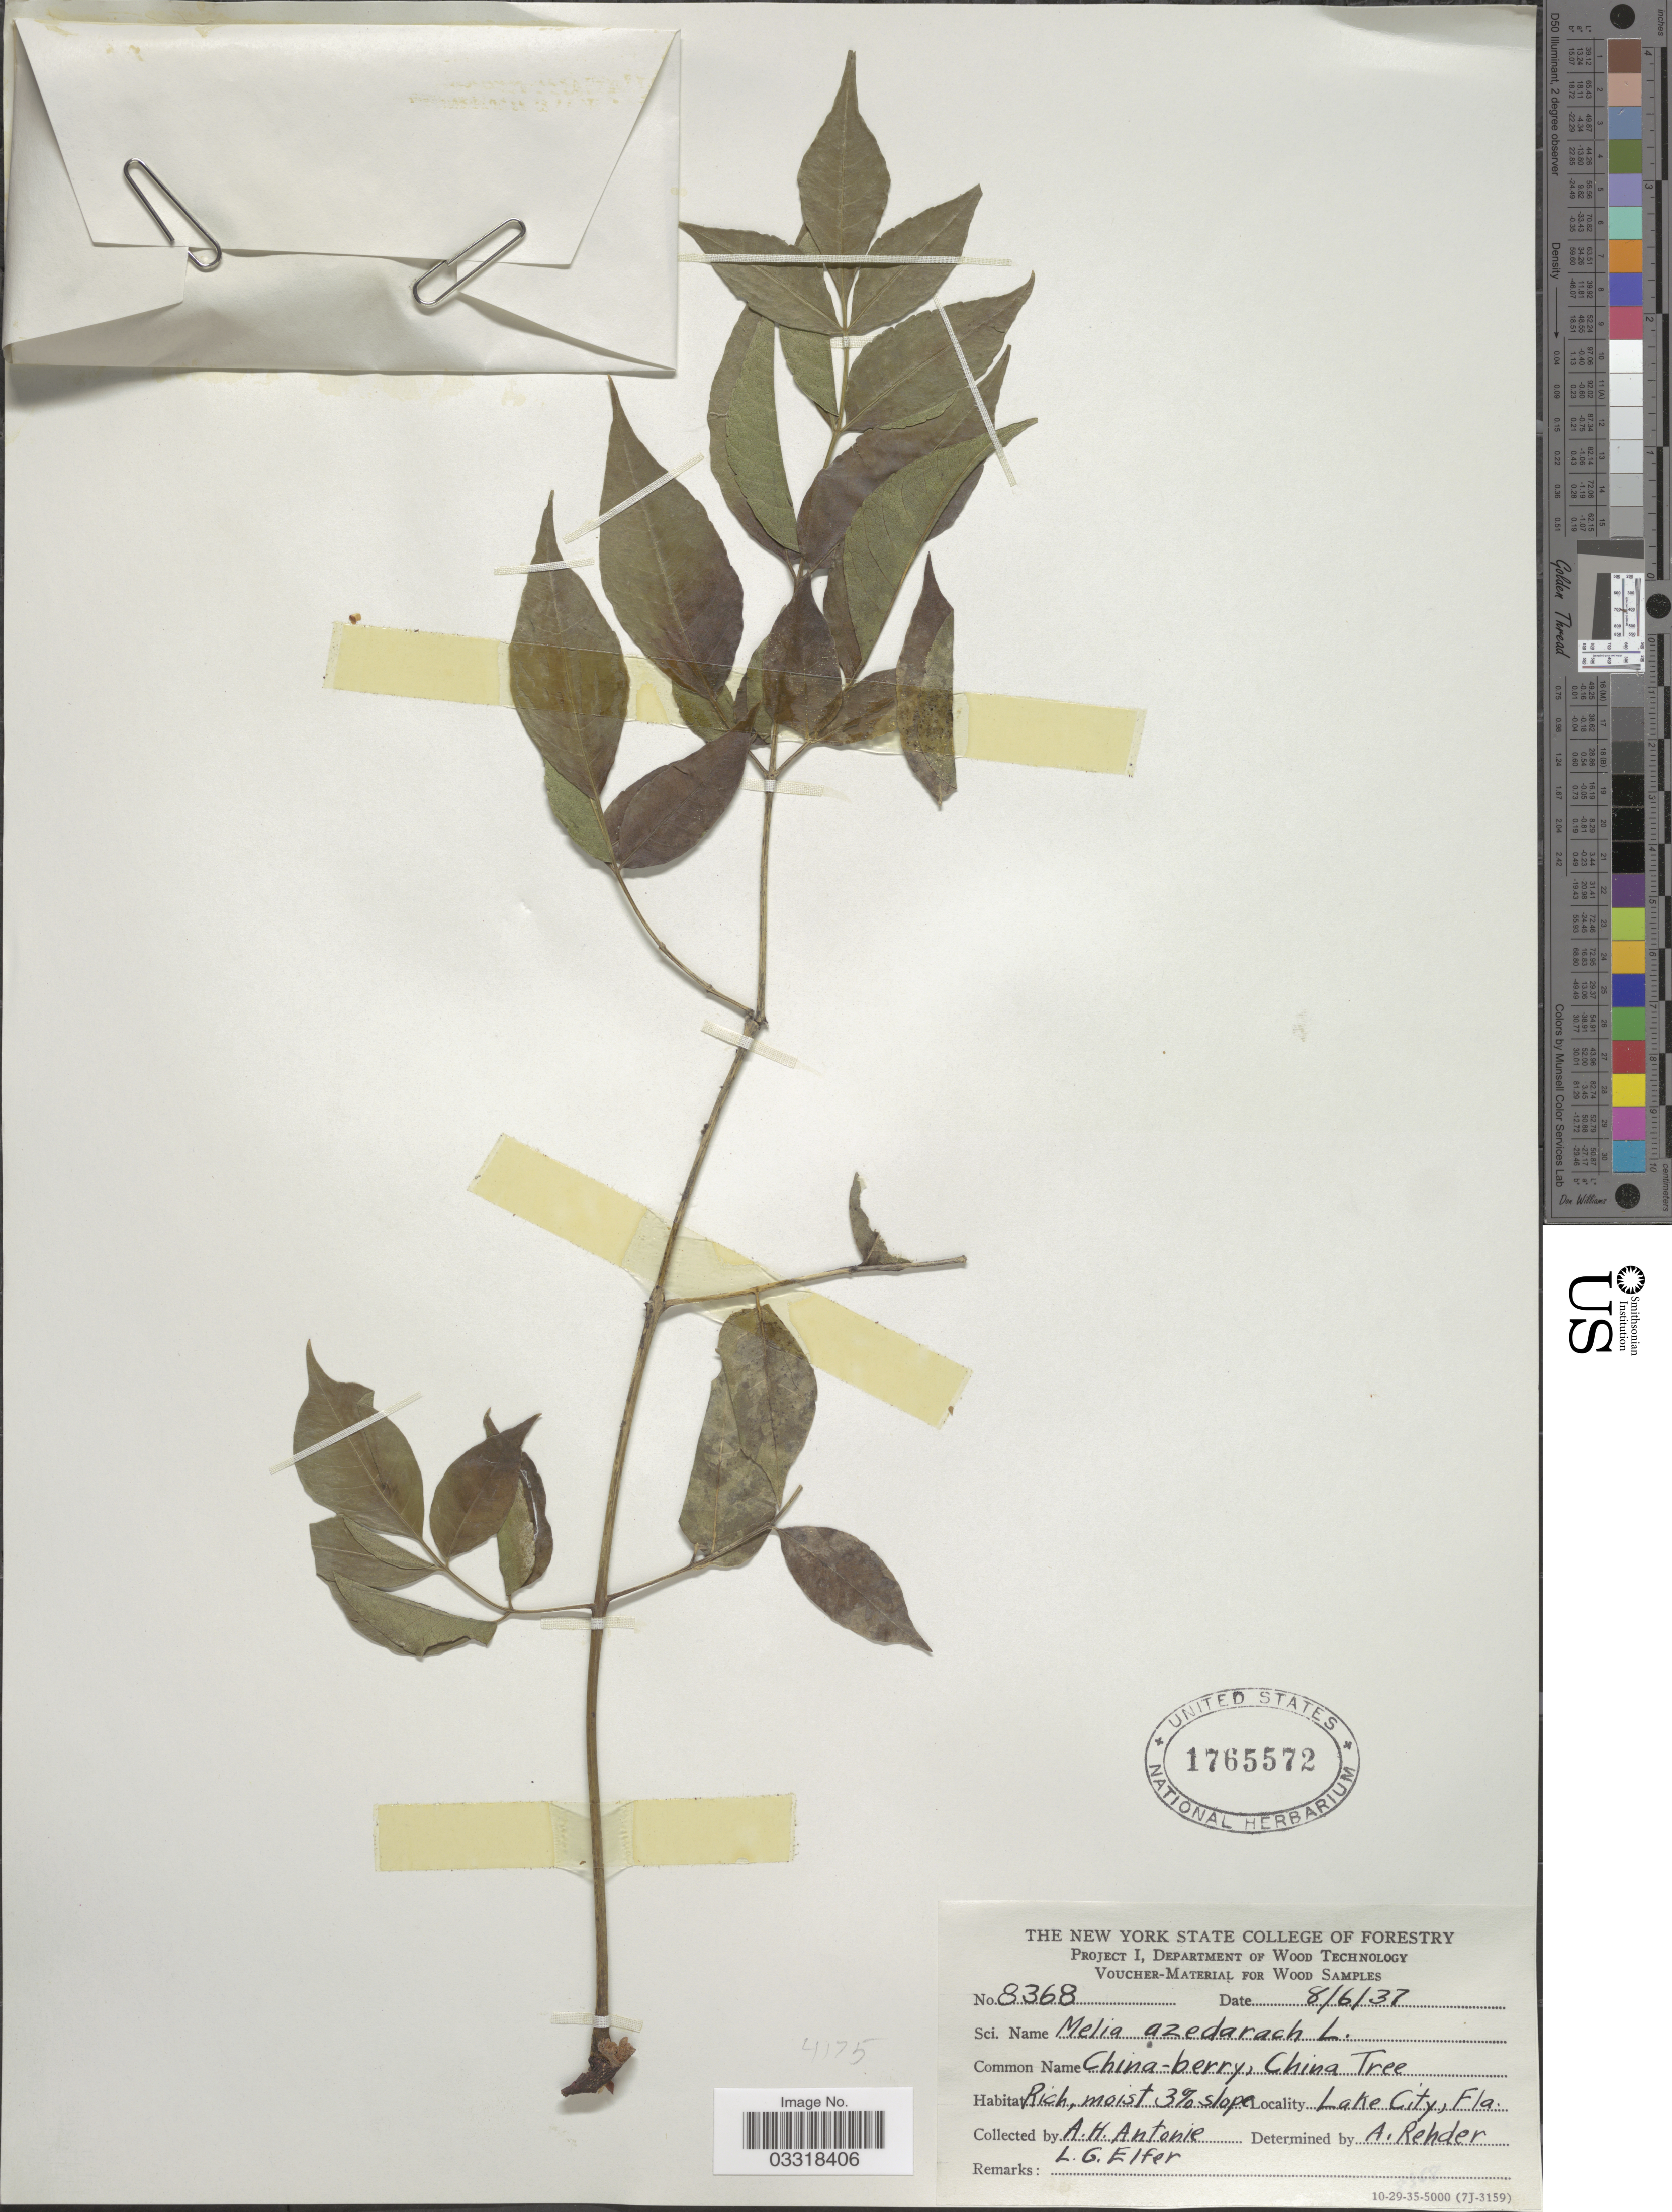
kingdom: Plantae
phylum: Tracheophyta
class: Magnoliopsida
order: Sapindales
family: Meliaceae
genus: Melia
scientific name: Melia azedarach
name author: L.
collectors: A. Antonie & L. Elfer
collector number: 8368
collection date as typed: Transcribed d/m/y: 8/6/37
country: United States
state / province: Florida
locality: Lake City.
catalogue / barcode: US 1765572